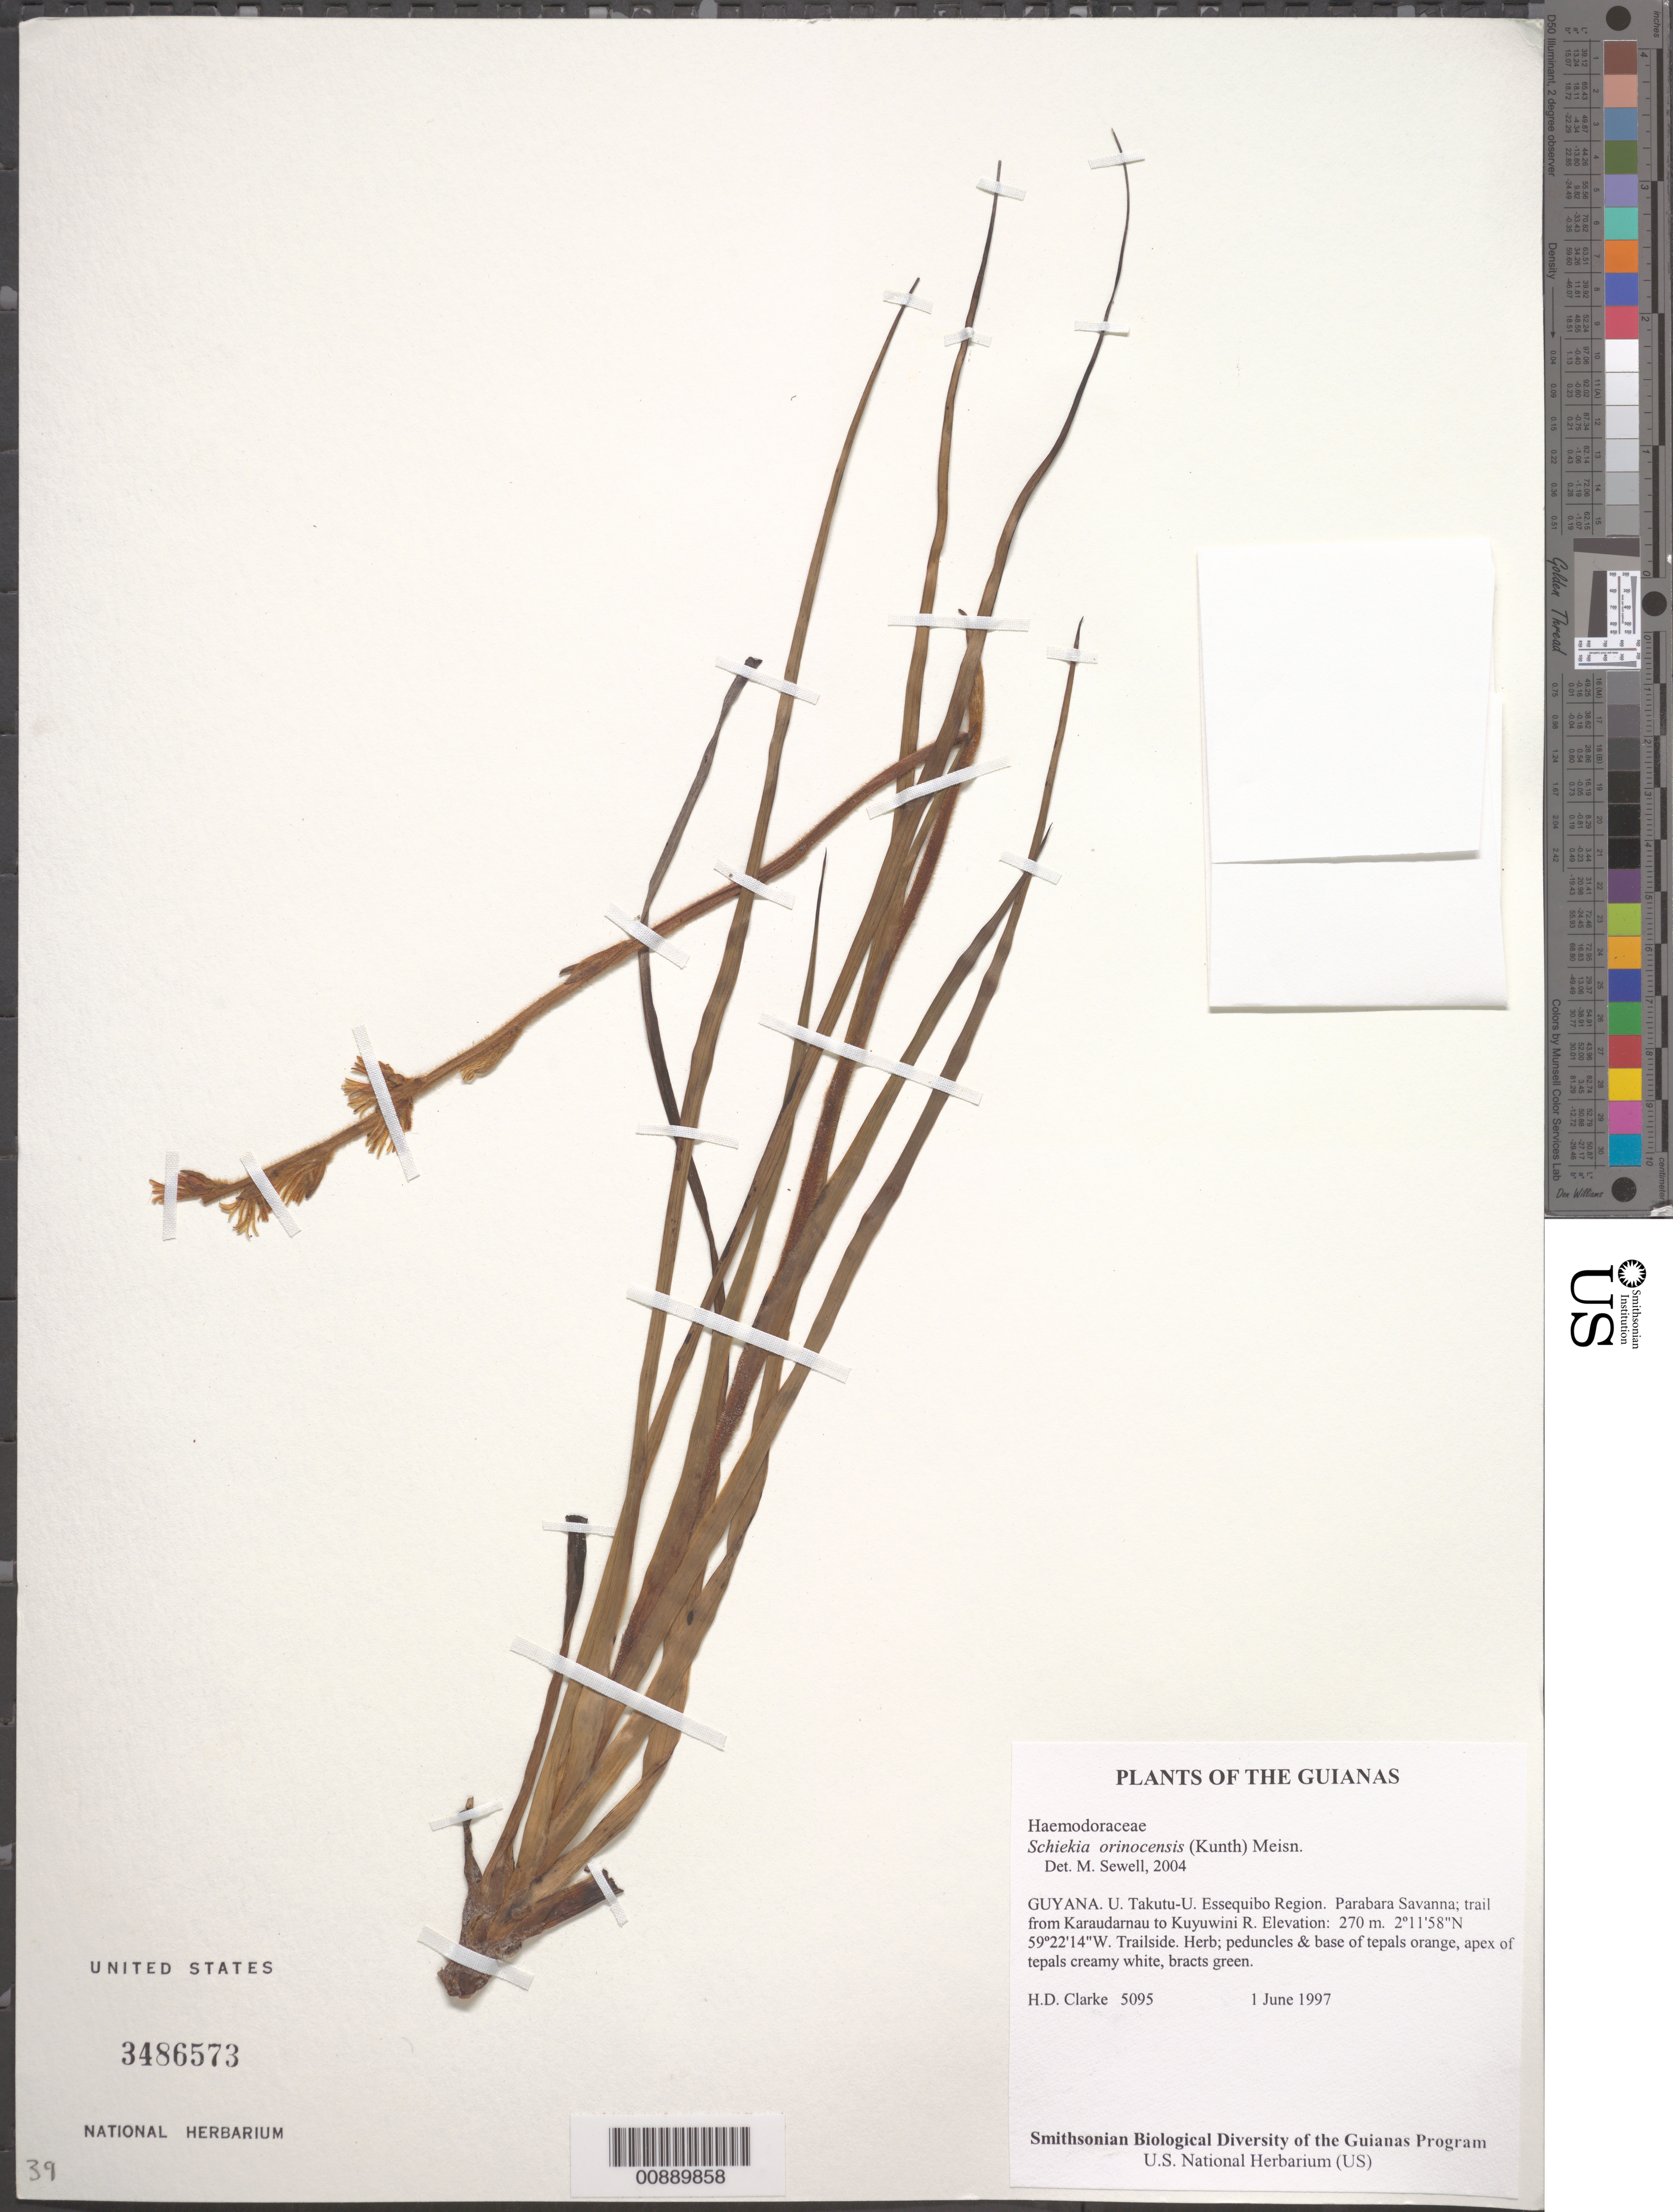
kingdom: Plantae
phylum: Tracheophyta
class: Liliopsida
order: Commelinales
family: Haemodoraceae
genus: Schiekia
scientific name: Schiekia orinocensis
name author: (Kunth) Meisn.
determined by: Sewell, M.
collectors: H. D. Clarke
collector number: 5095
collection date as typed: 1 June 1997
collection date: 1997-06-01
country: Guyana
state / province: U. Takutu-U. Essequibo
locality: Parabara Savanna; trail from Karaudarnau to Kuyuwini R.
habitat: Trailside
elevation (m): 270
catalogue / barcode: US 3486573